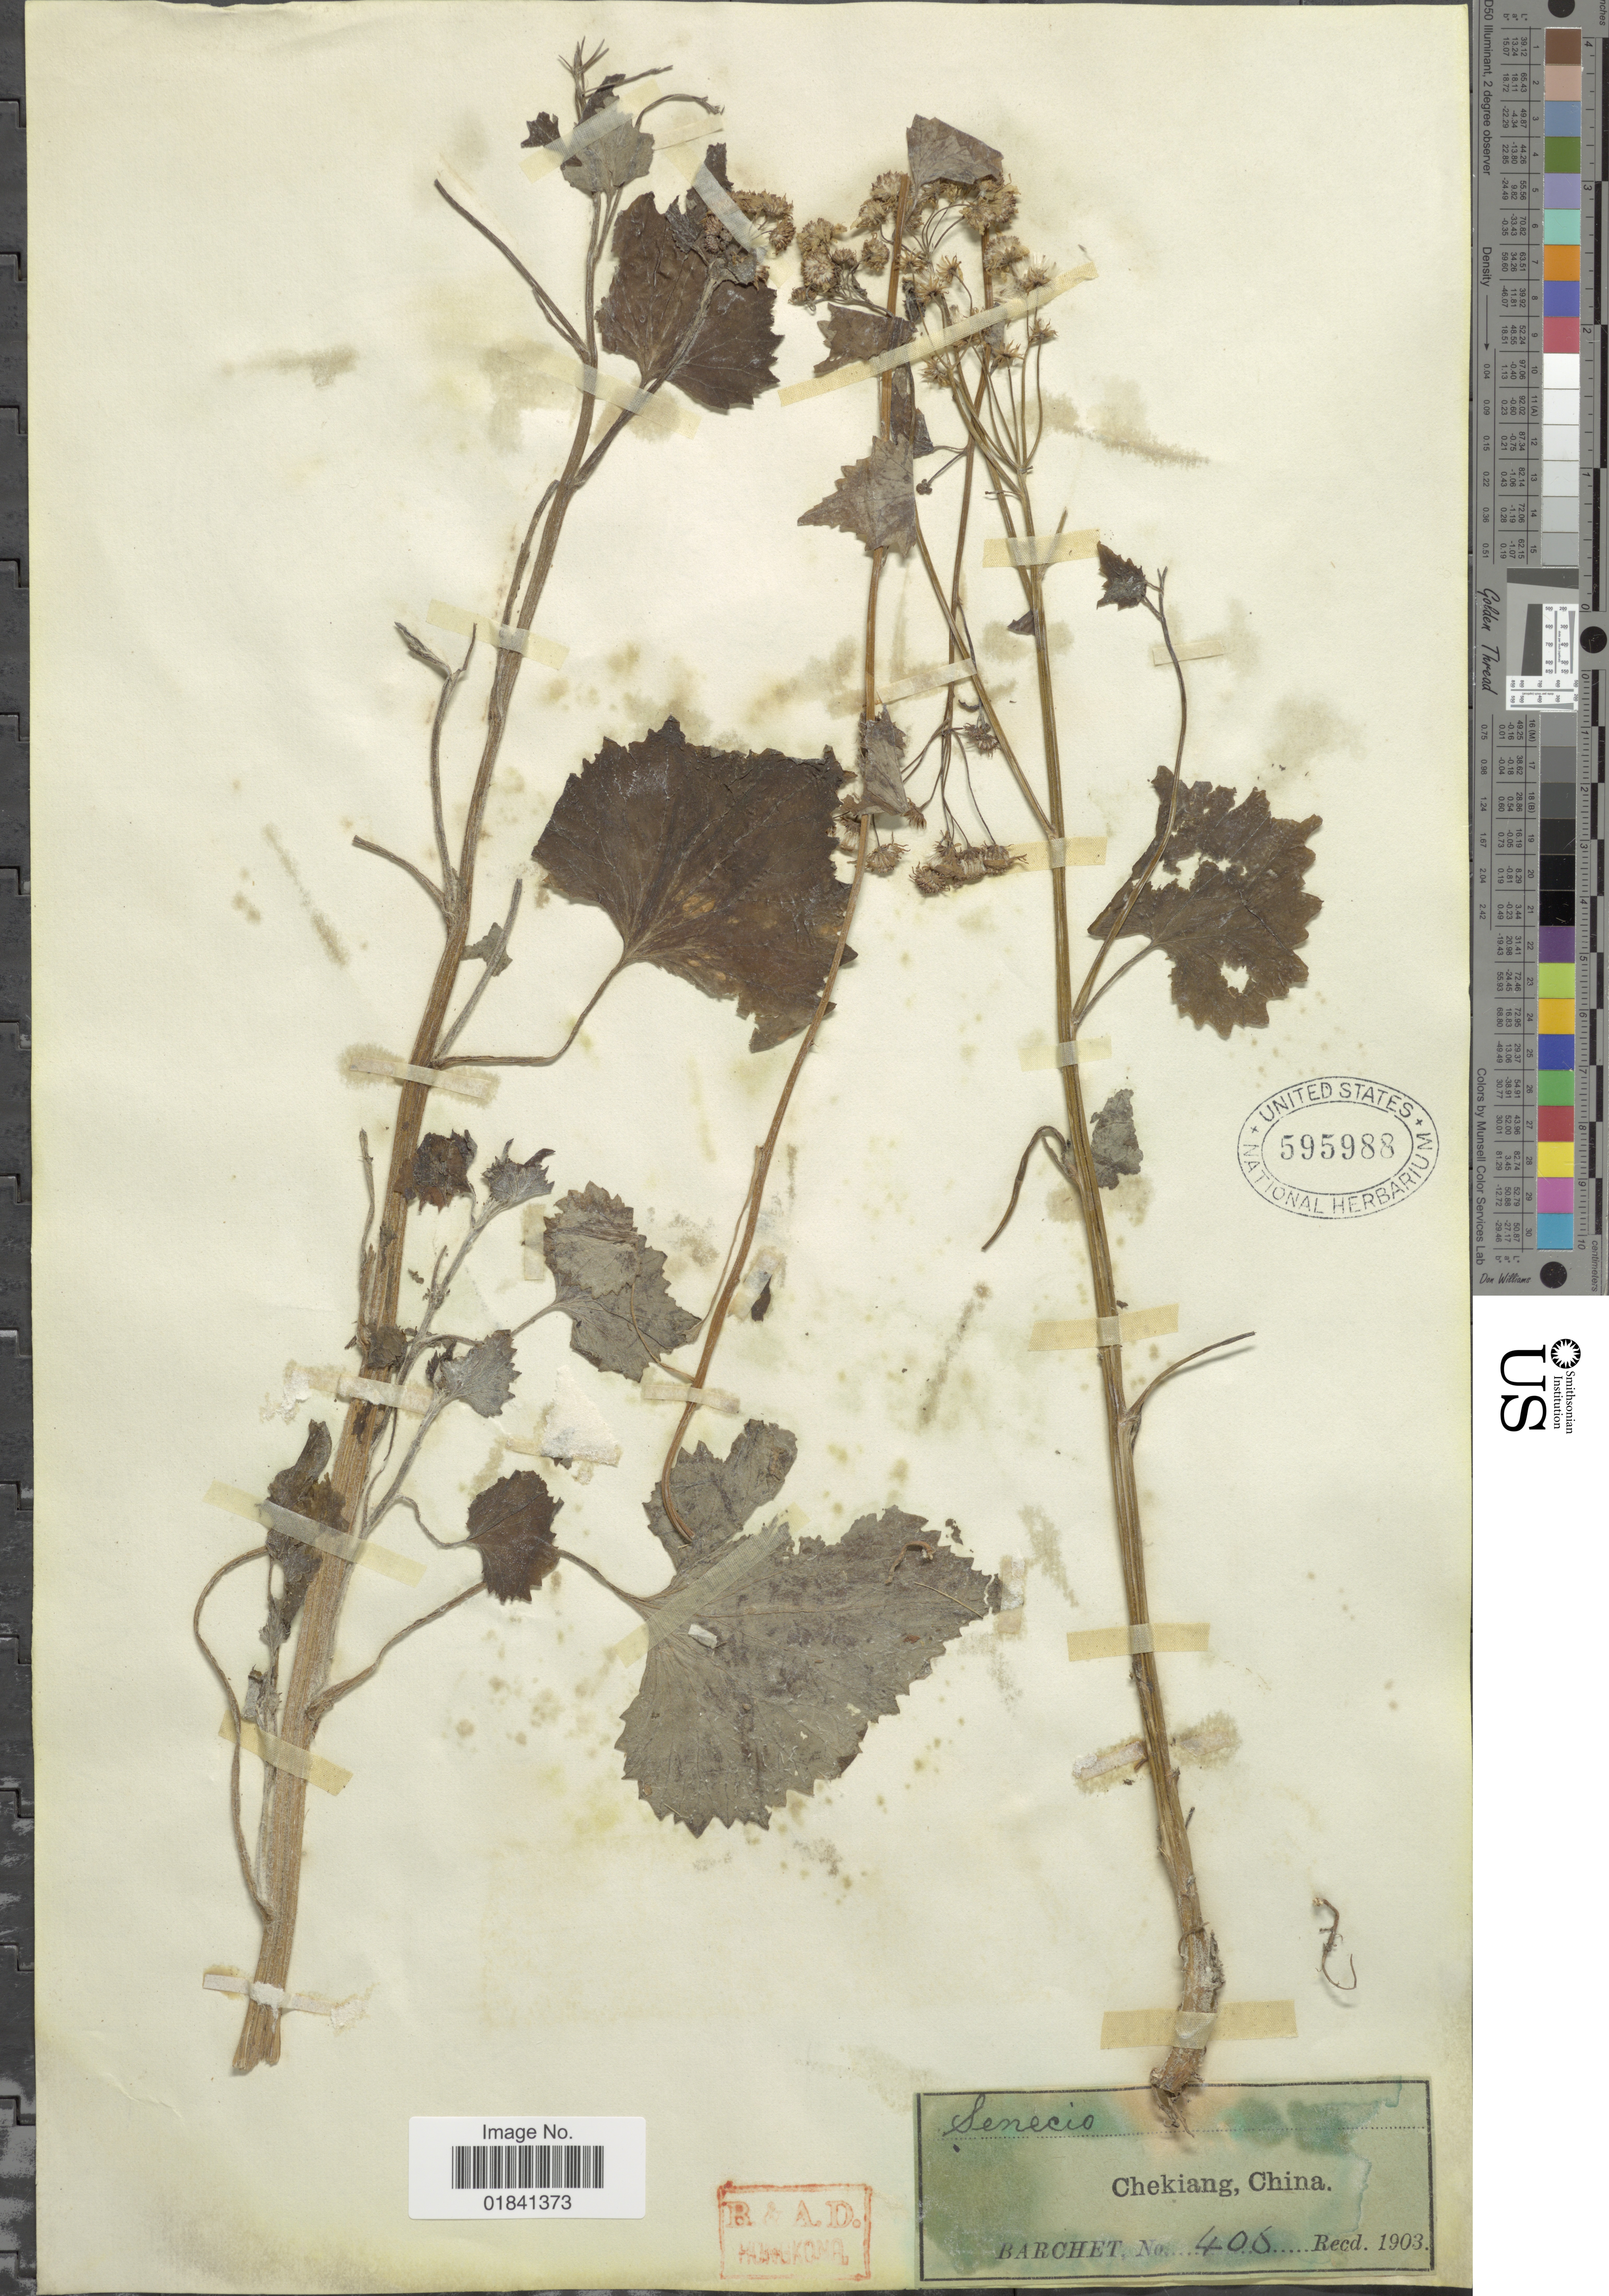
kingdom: Plantae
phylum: Tracheophyta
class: Magnoliopsida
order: Asterales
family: Asteraceae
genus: Senecio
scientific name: Senecio oldhamianus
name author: Maximowicz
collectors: Barchet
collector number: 406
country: China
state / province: Zhejiang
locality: Chekiang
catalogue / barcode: US 595988